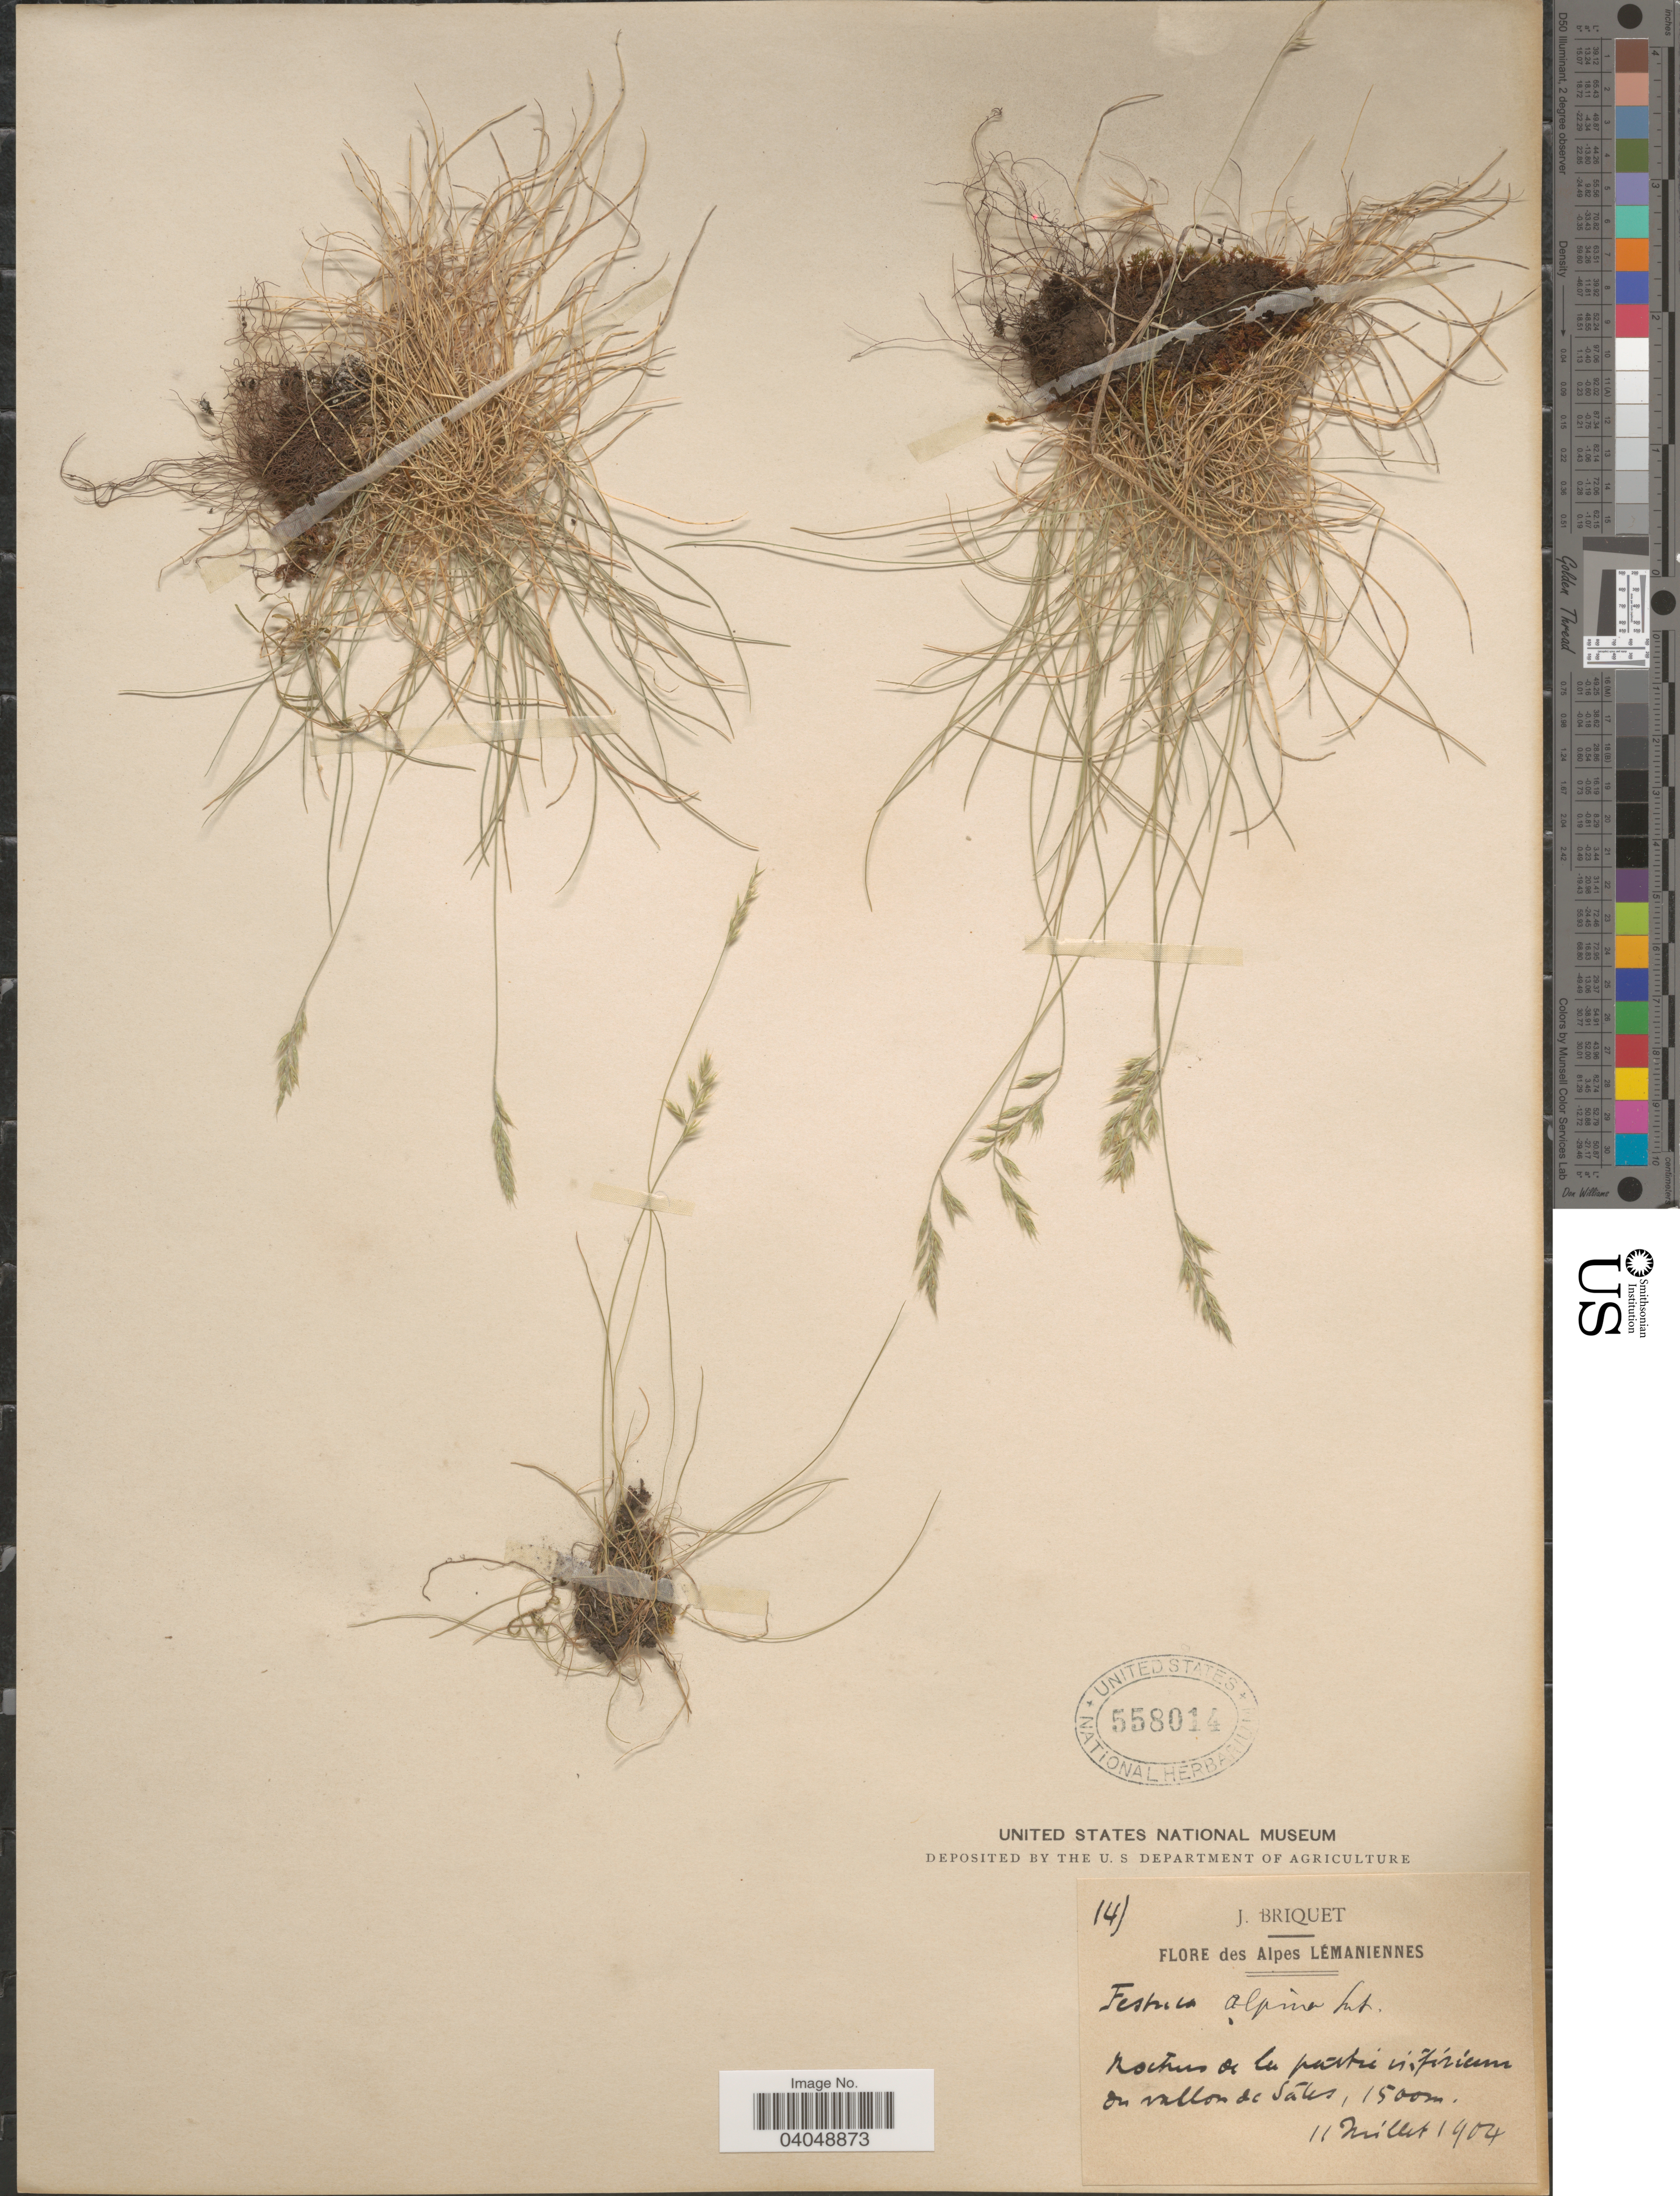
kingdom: Plantae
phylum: Tracheophyta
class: Liliopsida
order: Poales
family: Poaceae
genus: Festuca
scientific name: Festuca alpina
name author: Suter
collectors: J. I. Briquet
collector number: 14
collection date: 1904-07-11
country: France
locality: Alpes Lémaniennes. Rochers de la pástri inféricum on vallon de Sáles.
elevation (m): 1500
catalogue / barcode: US 558014